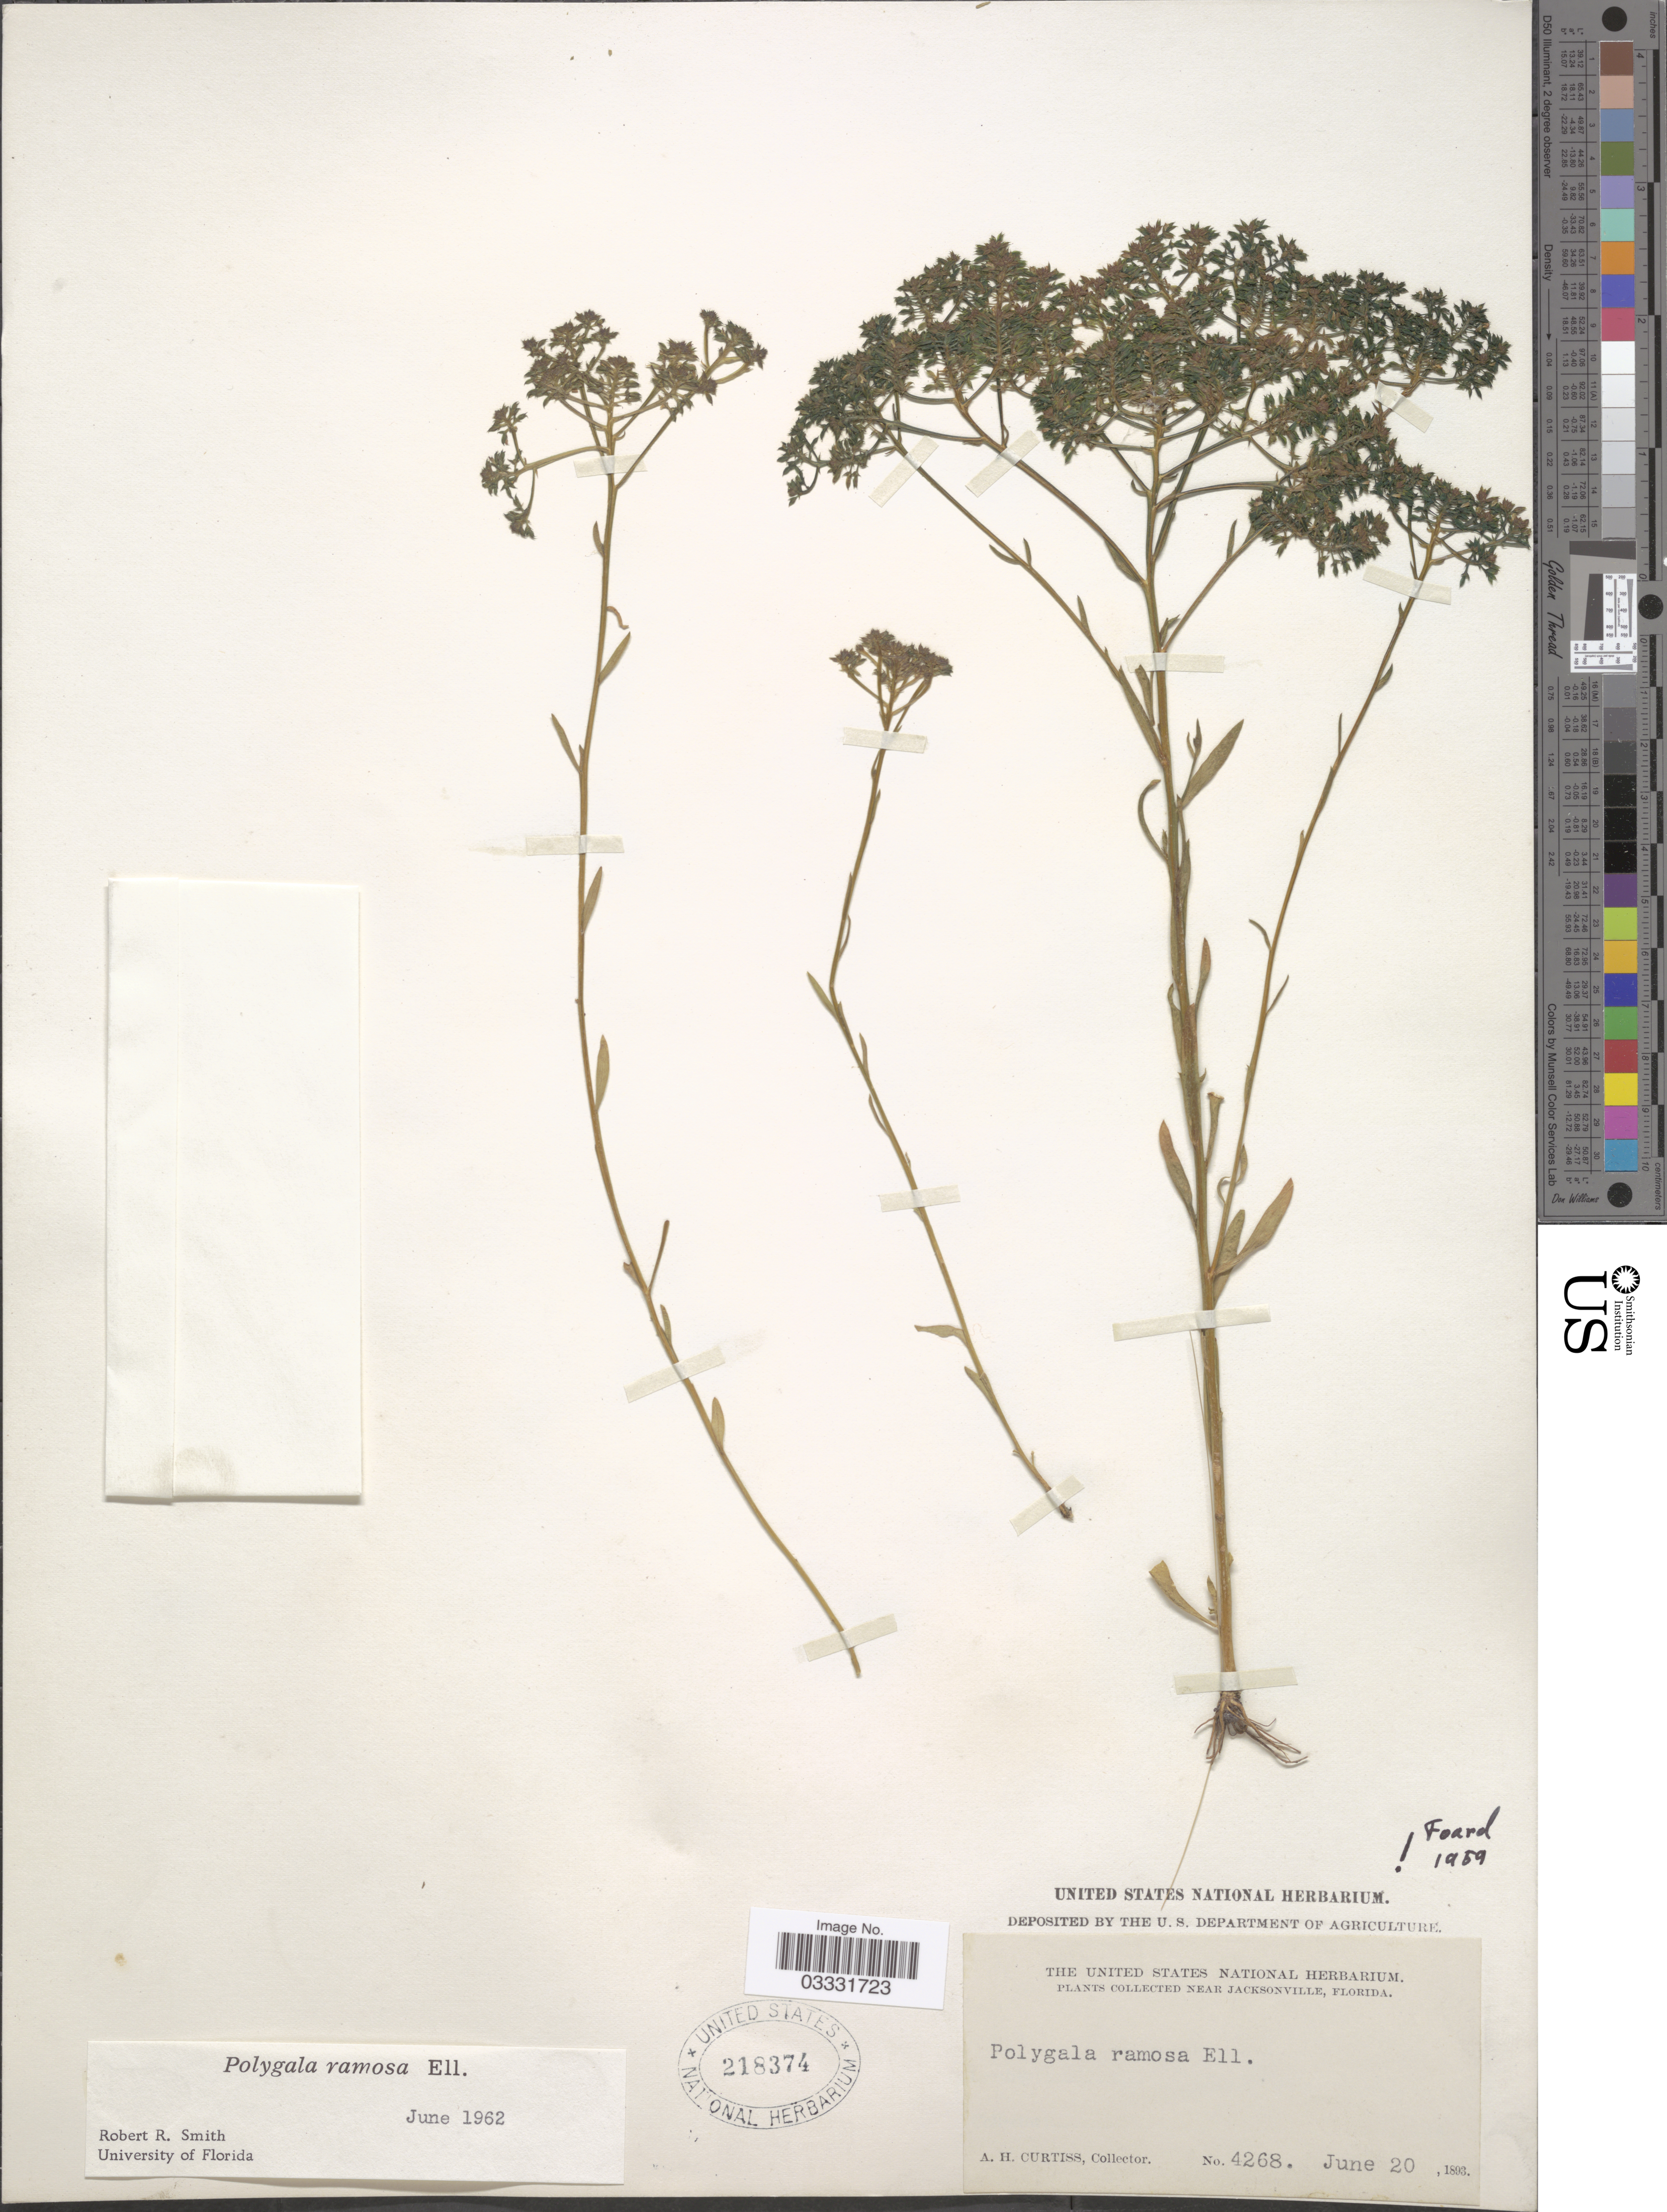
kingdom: Plantae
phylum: Tracheophyta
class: Magnoliopsida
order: Fabales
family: Polygalaceae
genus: Polygala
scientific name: Polygala ramosa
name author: Elliott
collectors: A. H. Curtiss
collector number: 4268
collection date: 1893-06-20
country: United States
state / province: Florida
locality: Near Jacksonville.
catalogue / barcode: US 218374